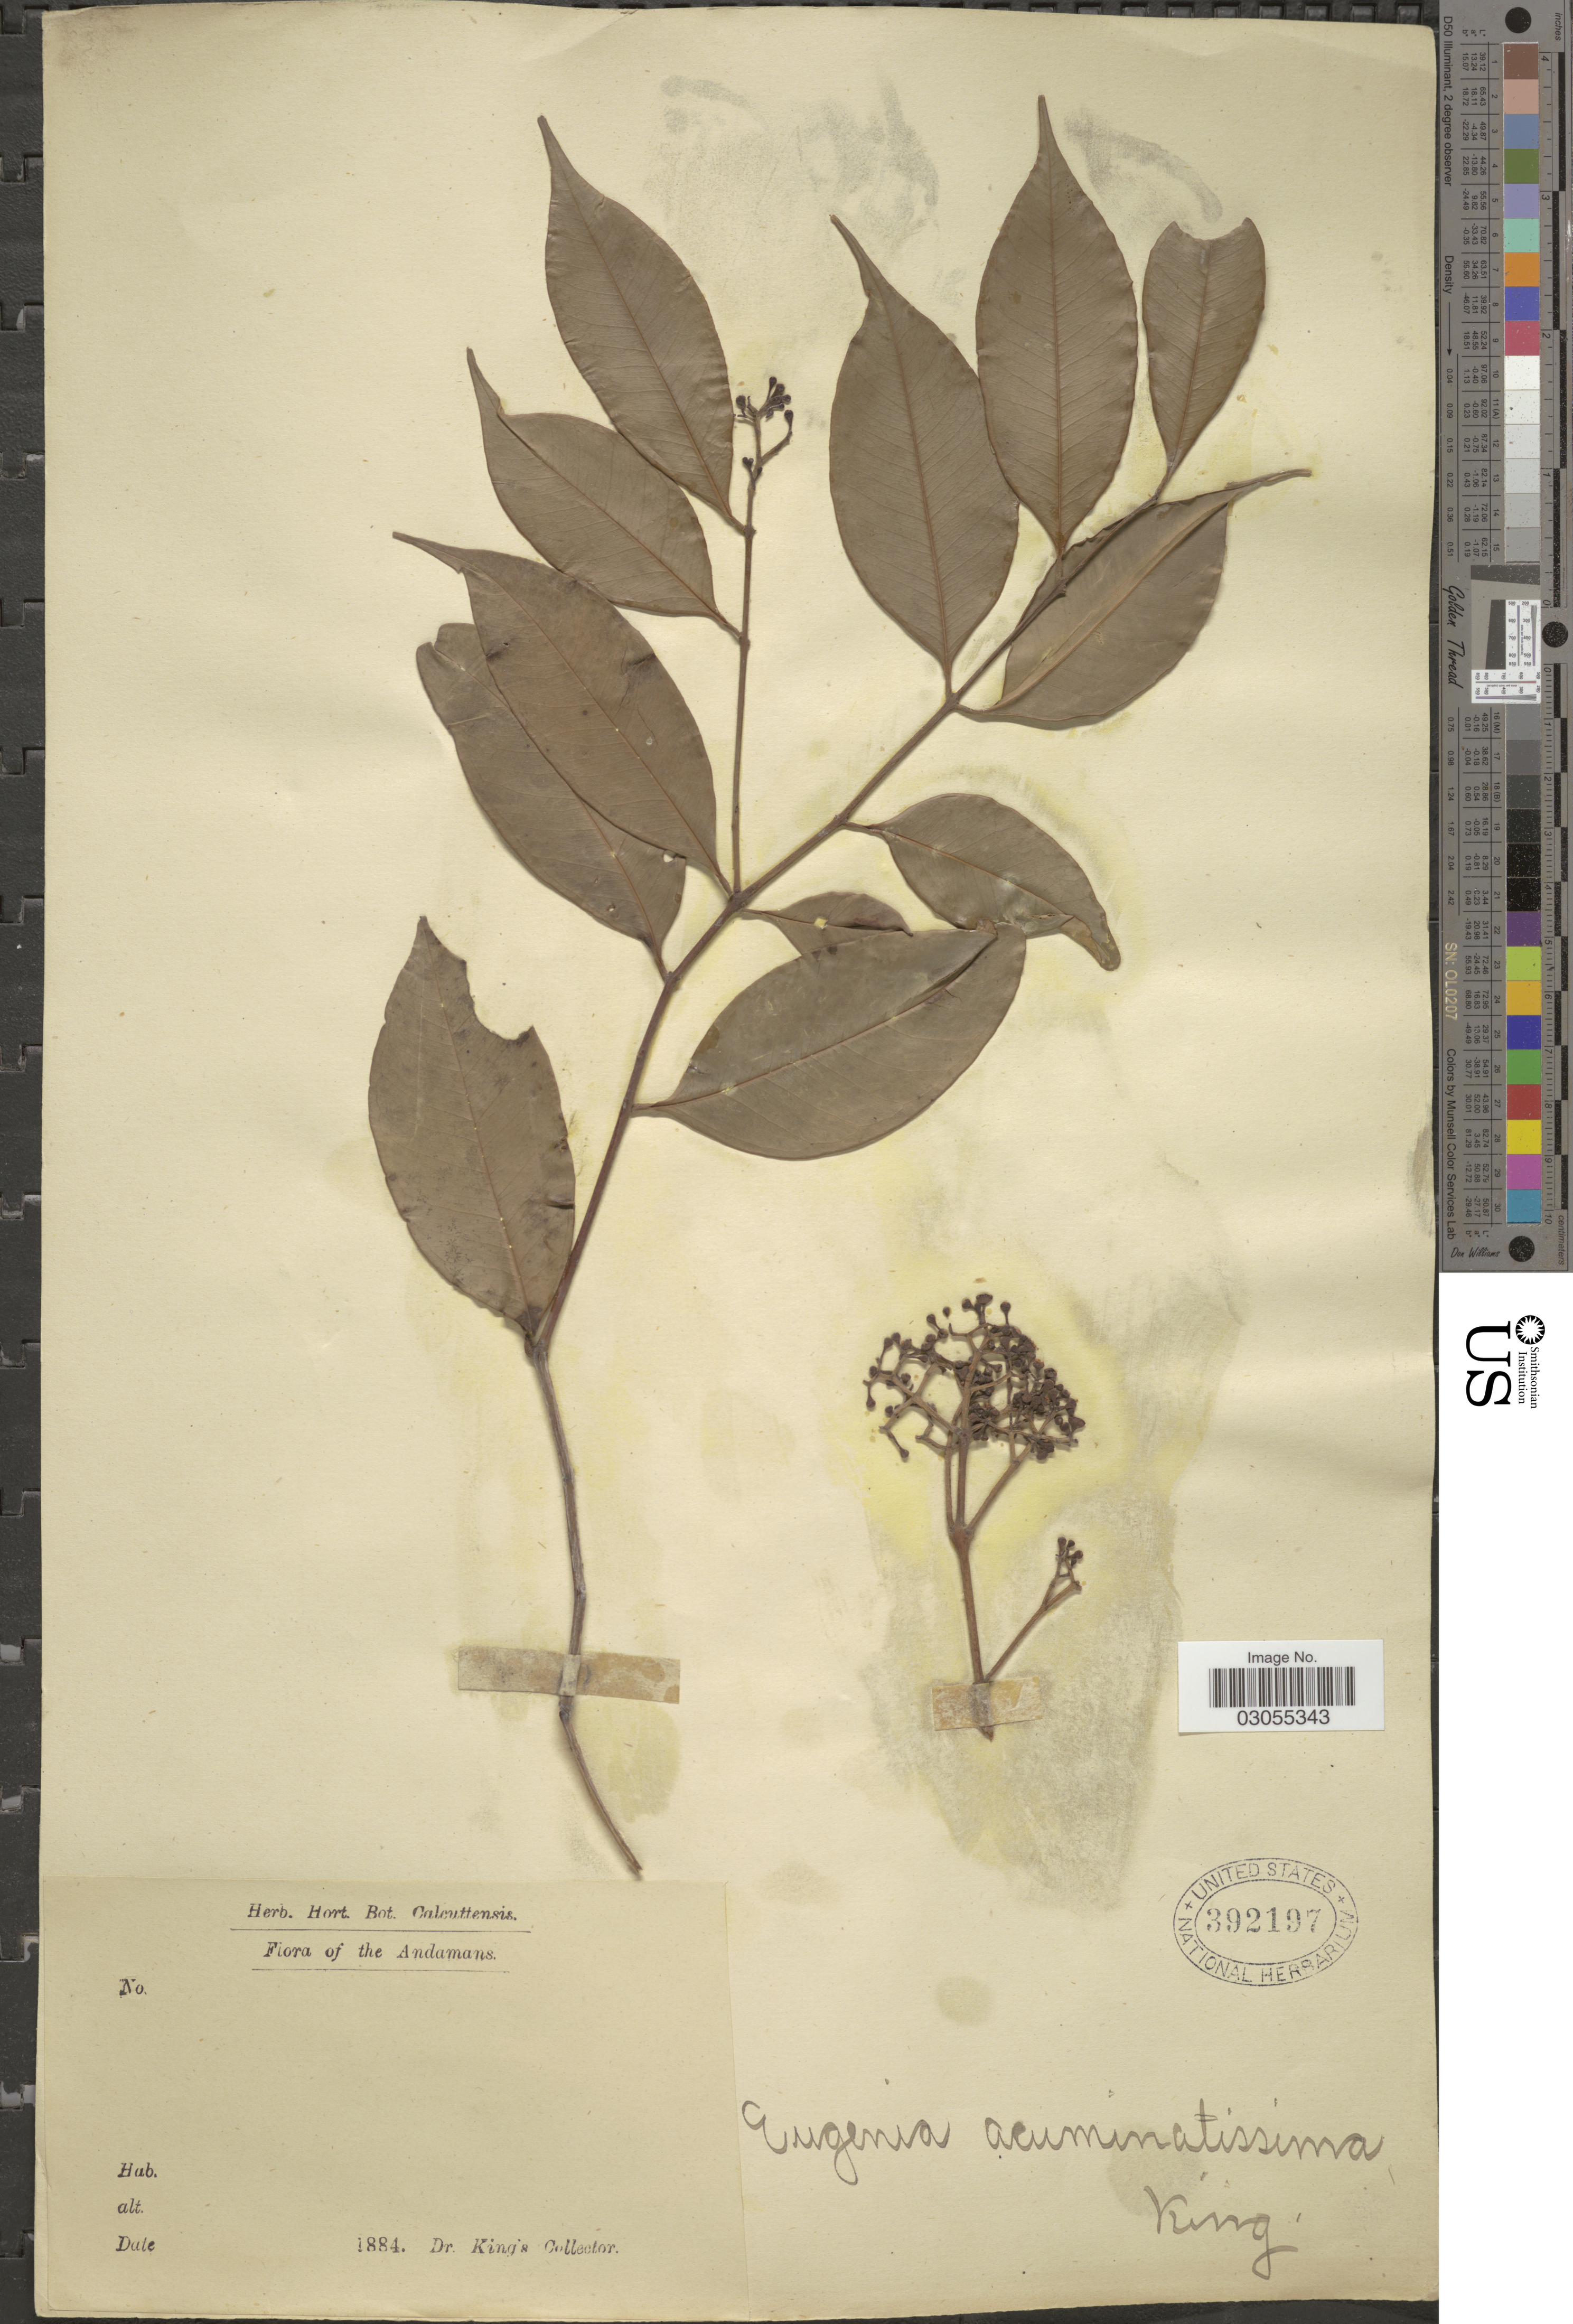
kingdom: Plantae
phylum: Tracheophyta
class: Magnoliopsida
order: Myrtales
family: Myrtaceae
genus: Syzygium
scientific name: Syzygium acuminatissimum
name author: (Blume) DC.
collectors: Dr. King's collector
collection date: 1884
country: India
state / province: Andaman and Nicobar Islands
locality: Andamans.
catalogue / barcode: US 392197